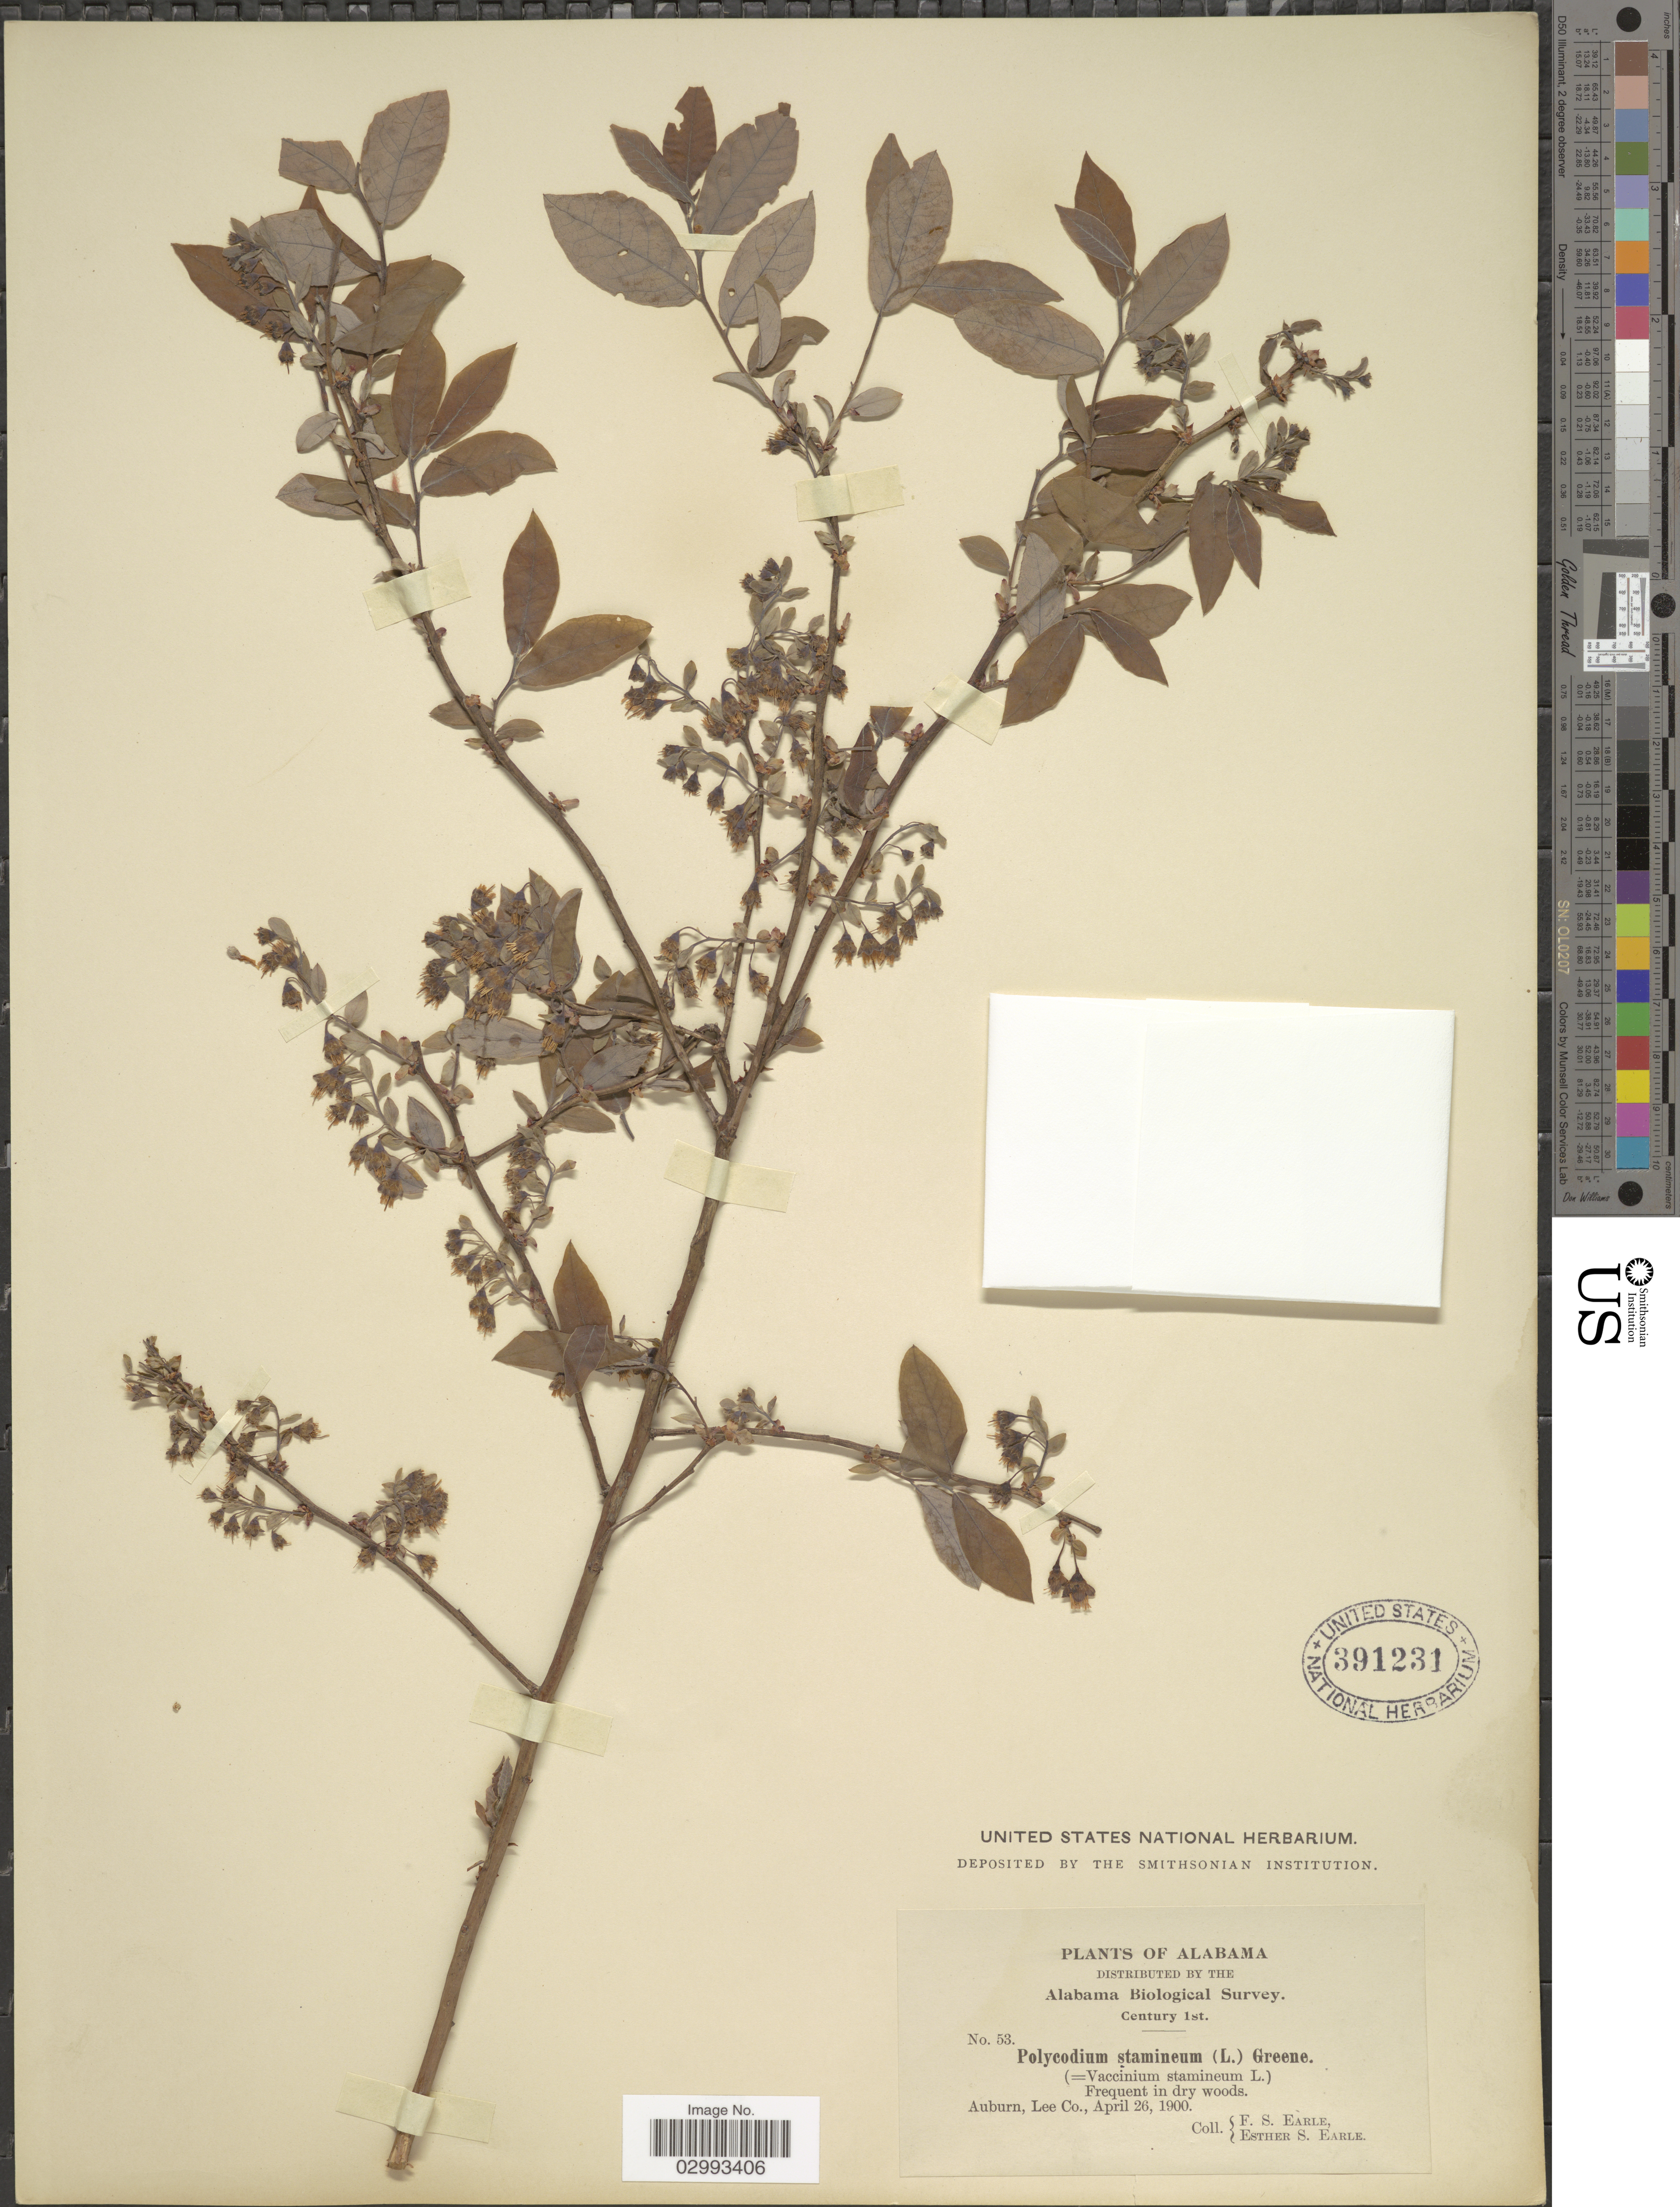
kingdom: Plantae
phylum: Tracheophyta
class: Magnoliopsida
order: Ericales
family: Ericaceae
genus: Polycodium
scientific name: Polycodium stamineum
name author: (L.) Greene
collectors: F. S. Earle & E. S. Earle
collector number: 53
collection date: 1900-04-26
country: United States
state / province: Alabama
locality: Auburn, Lee Co.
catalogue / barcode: US 391231